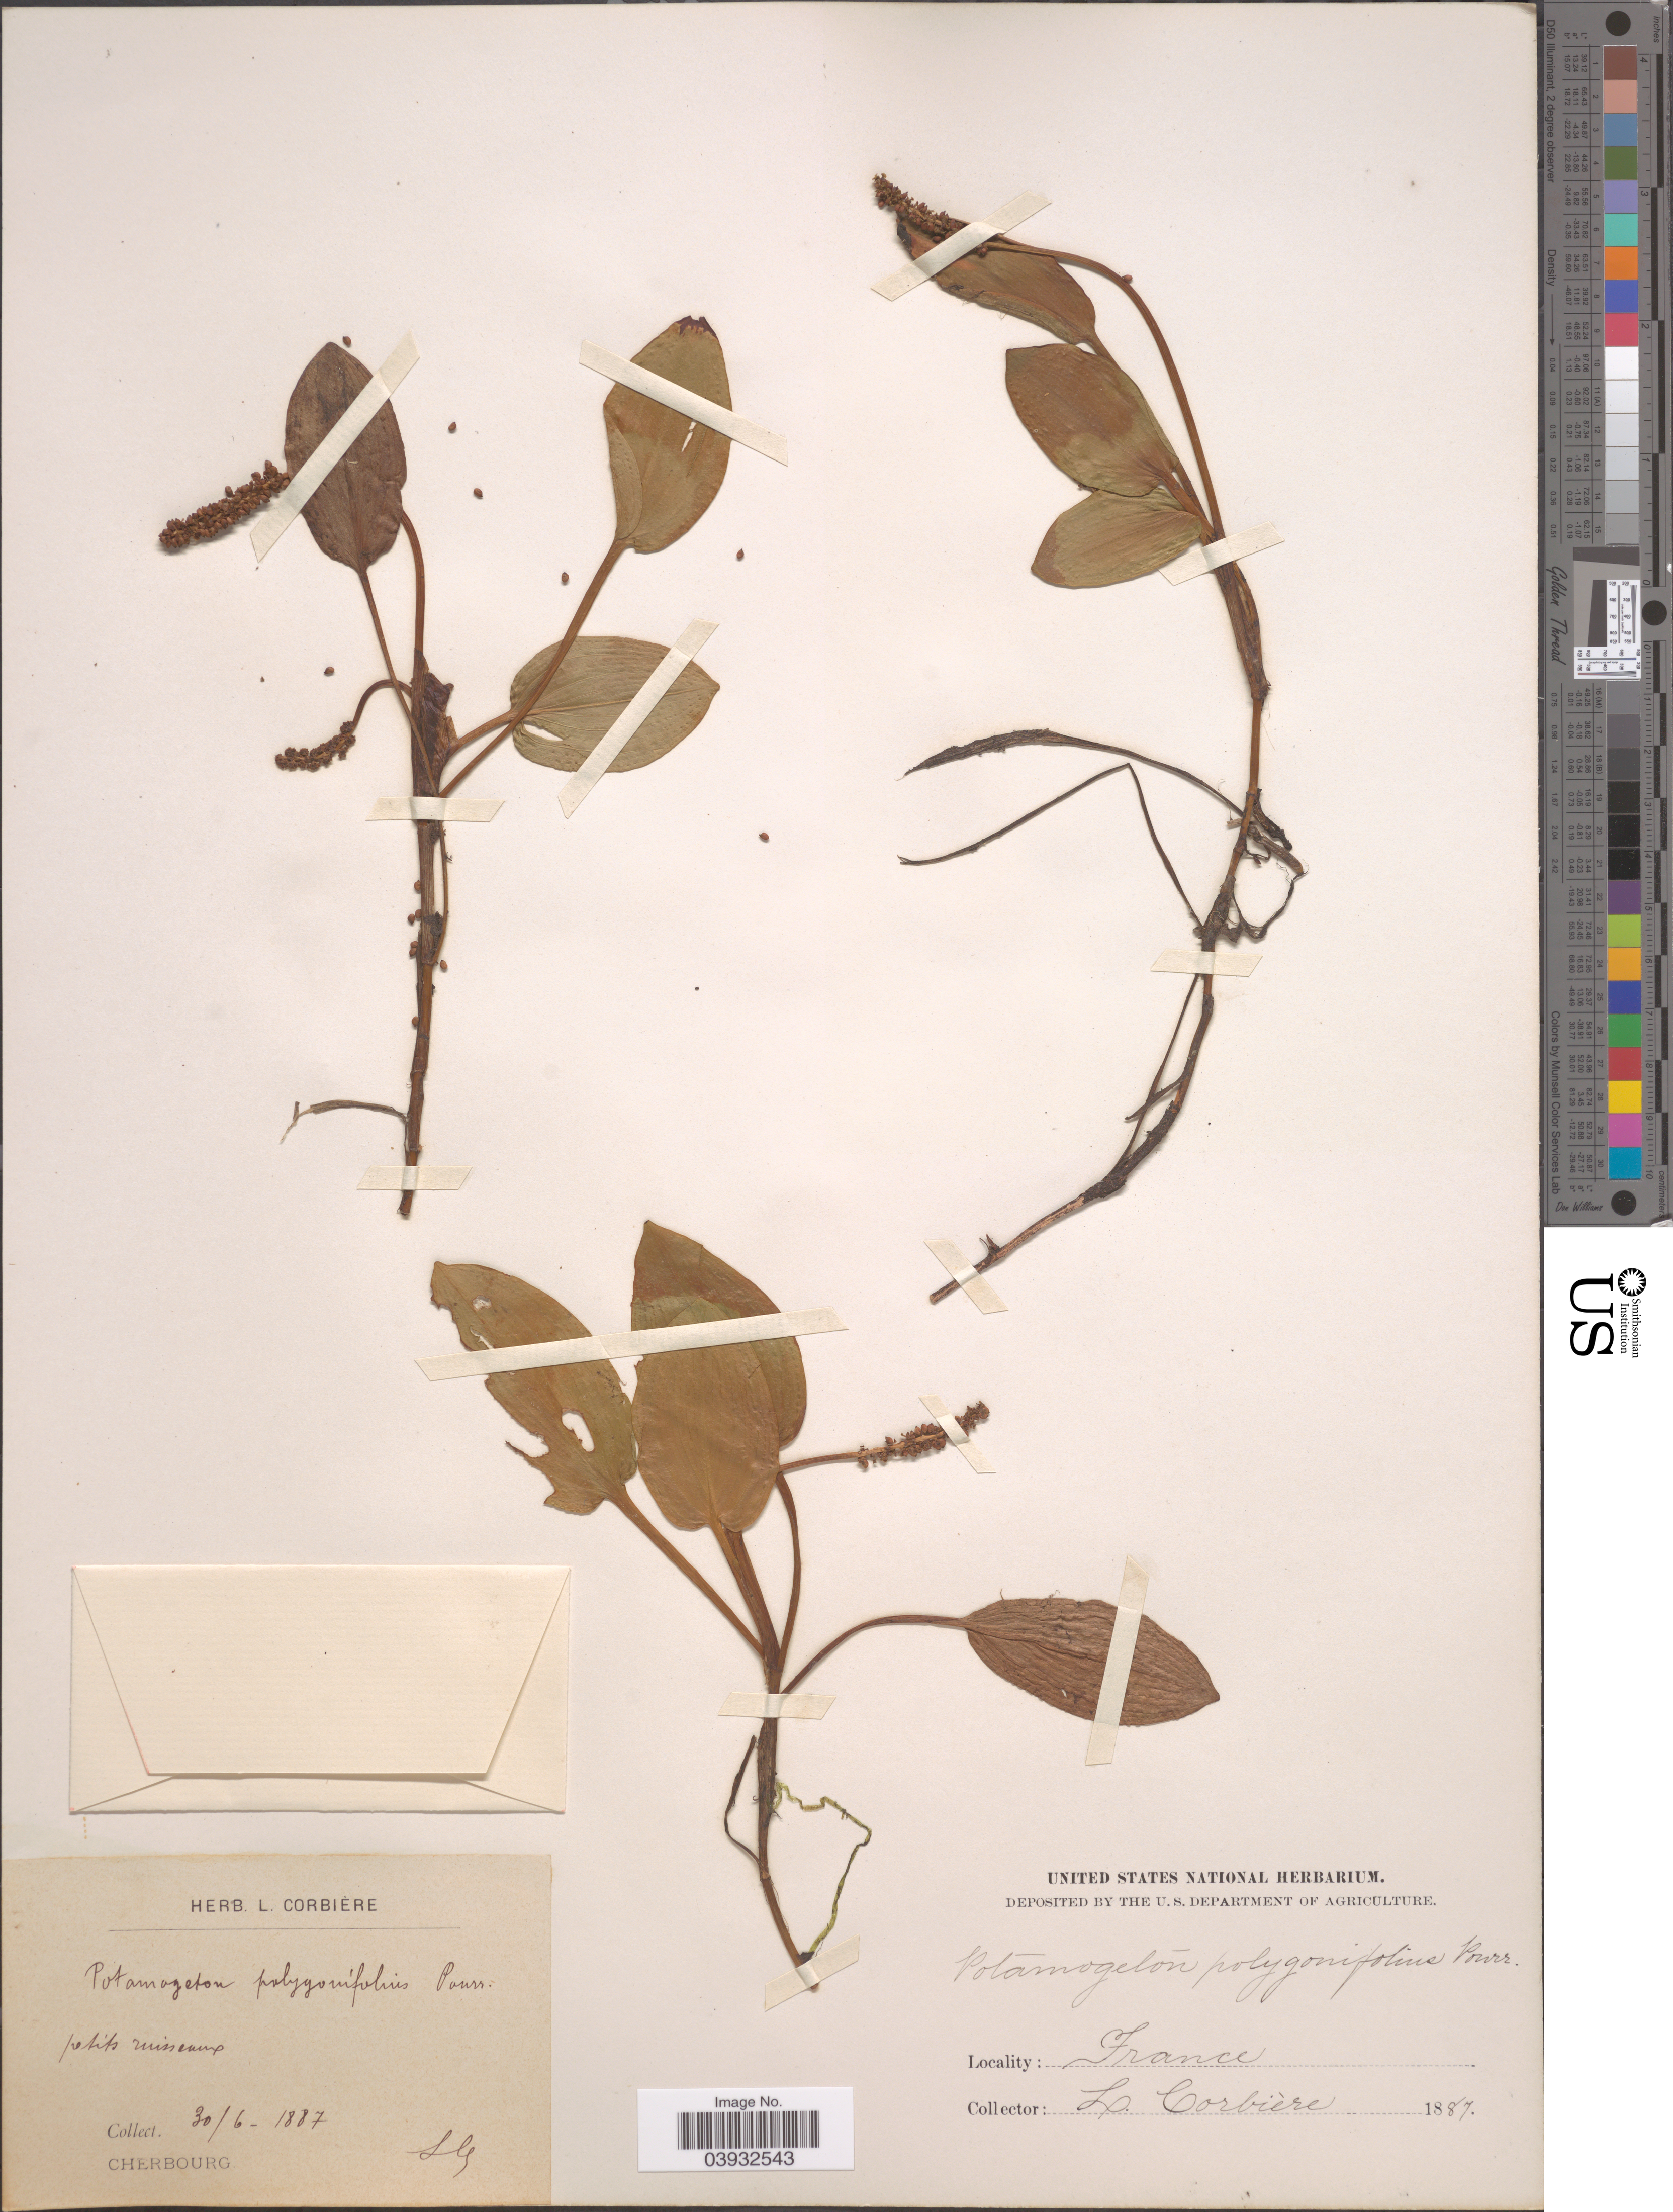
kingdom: Plantae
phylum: Tracheophyta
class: Liliopsida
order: Alismatales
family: Potamogetonaceae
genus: Potamogeton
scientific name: Potamogeton polygonifolius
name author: Pourr.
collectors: L. Corbière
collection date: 1887-06-30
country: France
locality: Cherbourg.